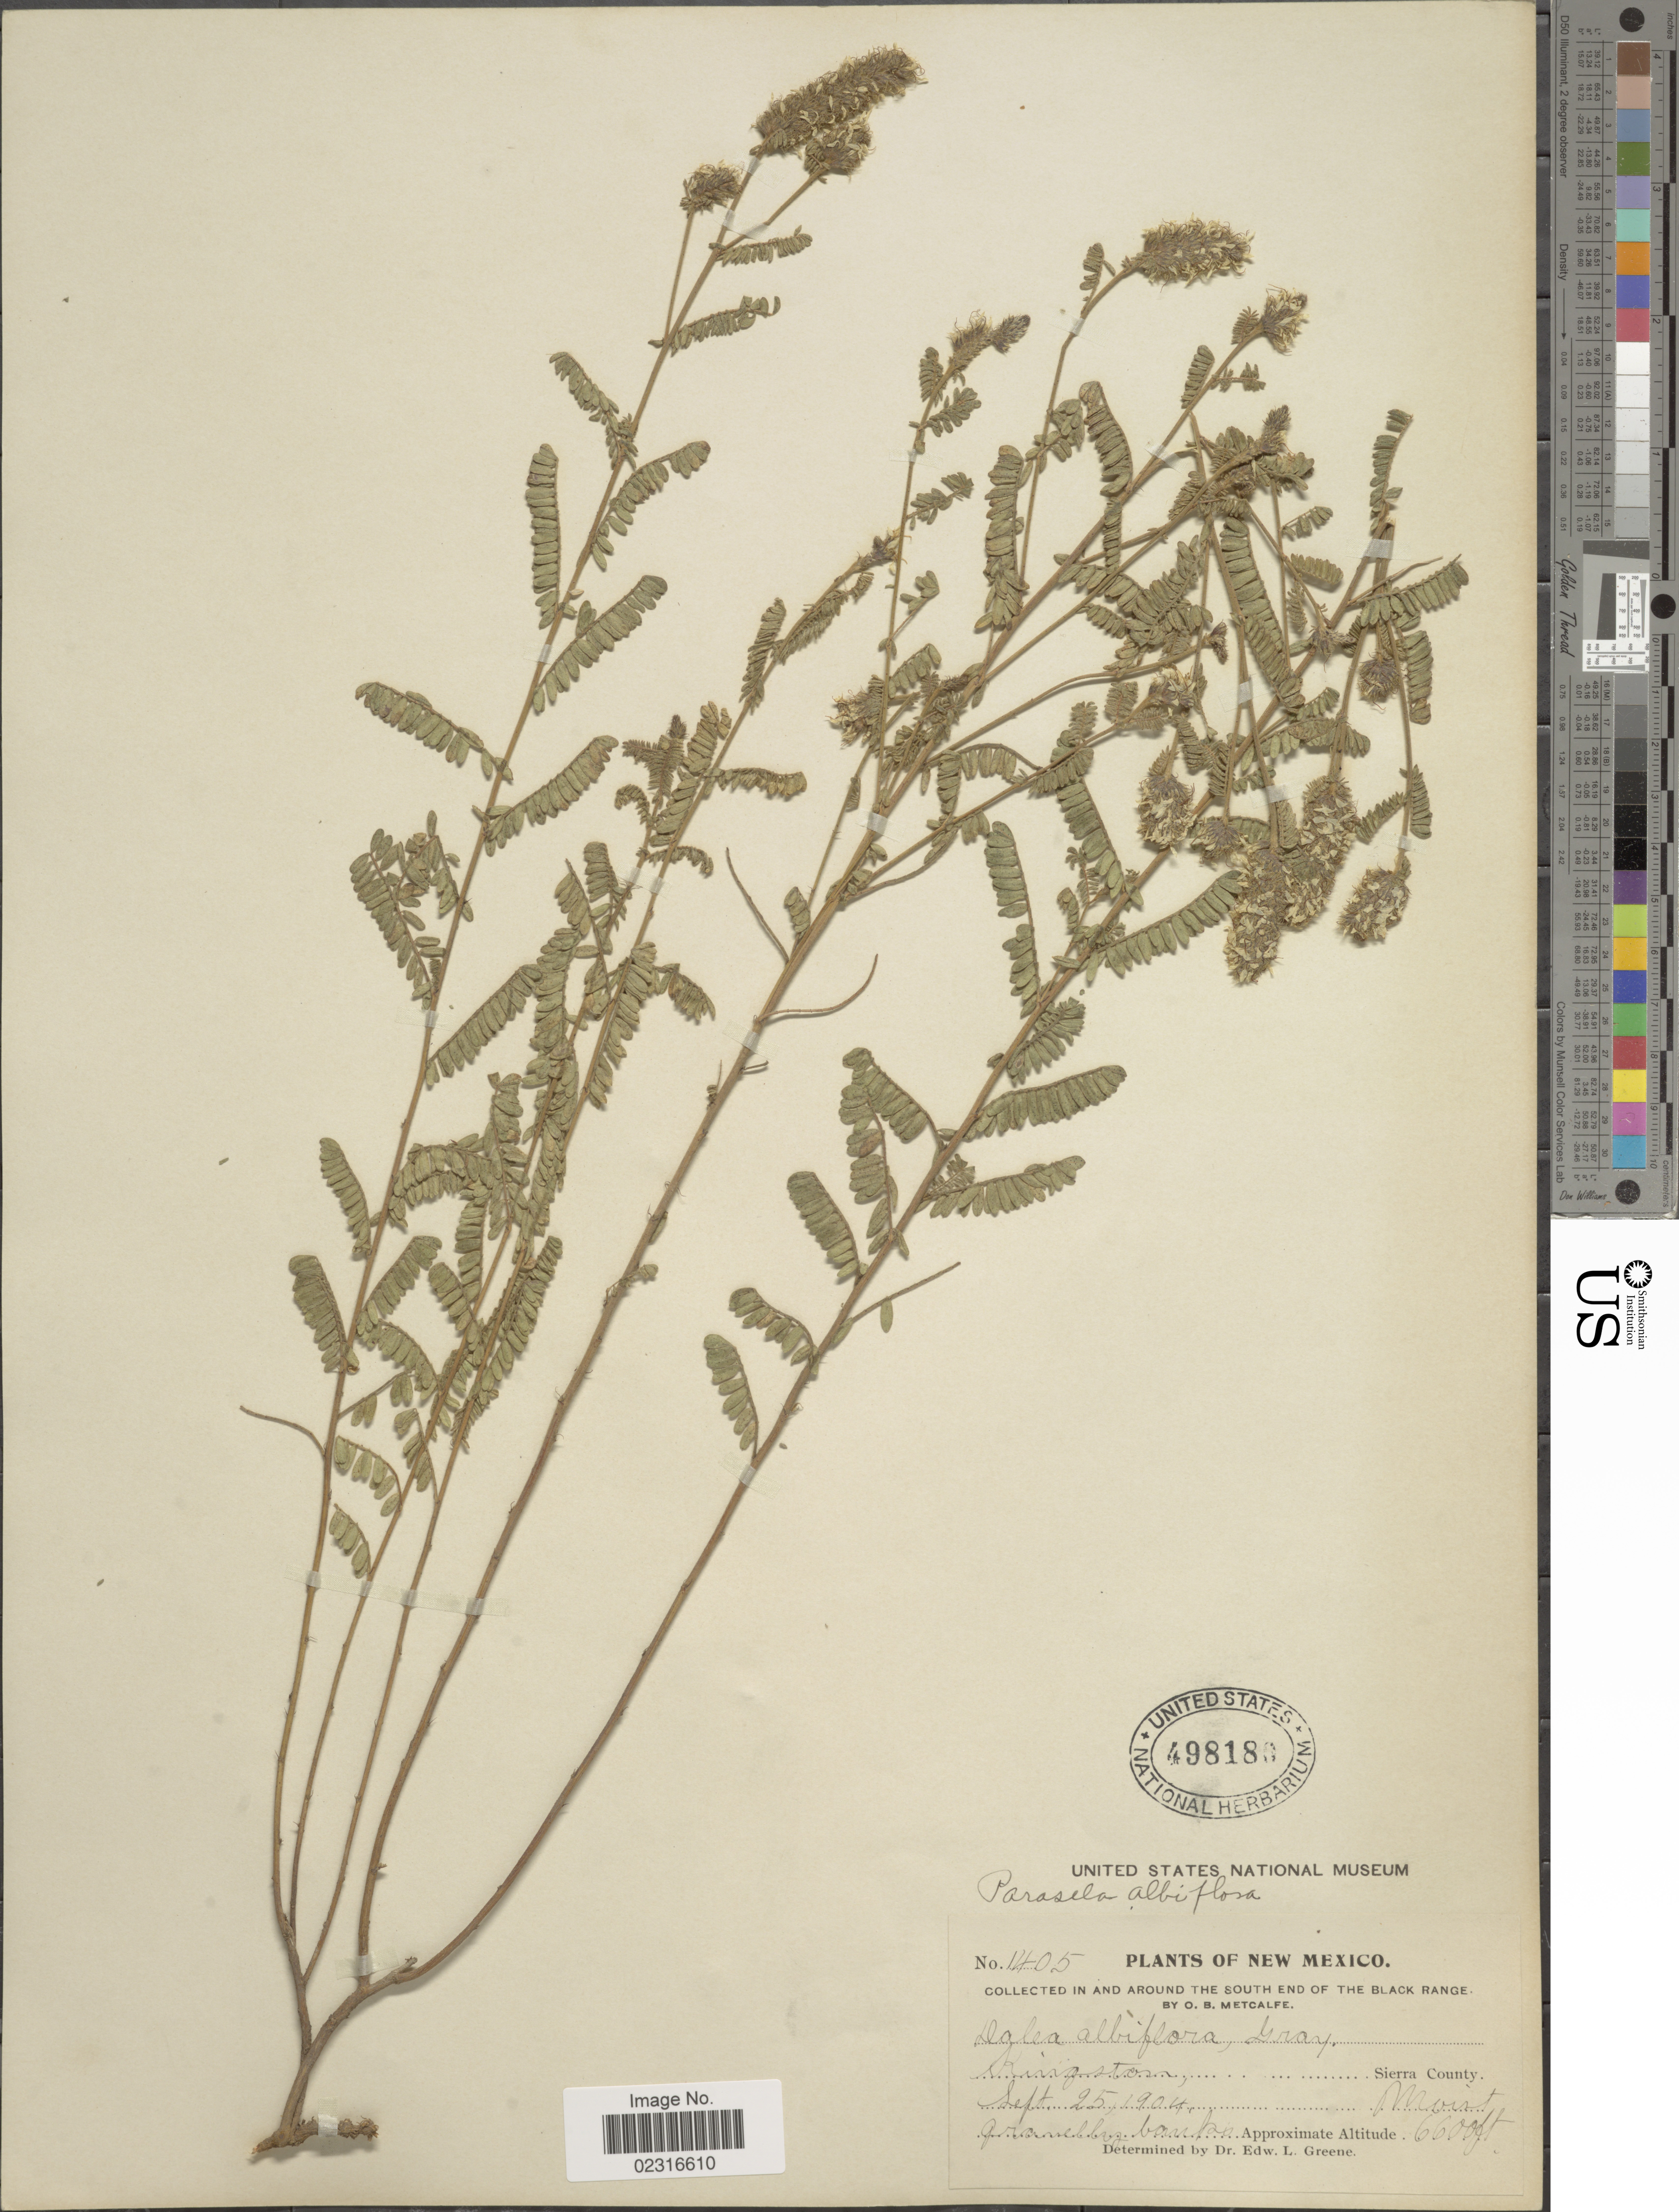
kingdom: Plantae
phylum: Tracheophyta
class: Magnoliopsida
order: Fabales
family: Fabaceae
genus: Dalea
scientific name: Dalea albiflora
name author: A. Gray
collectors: O. B. Metcalfe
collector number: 1405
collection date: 1904-09-25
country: United States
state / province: New Mexico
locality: In and around the south end of the Black Range. Kingston. Sierra County.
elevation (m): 2012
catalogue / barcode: US 498180